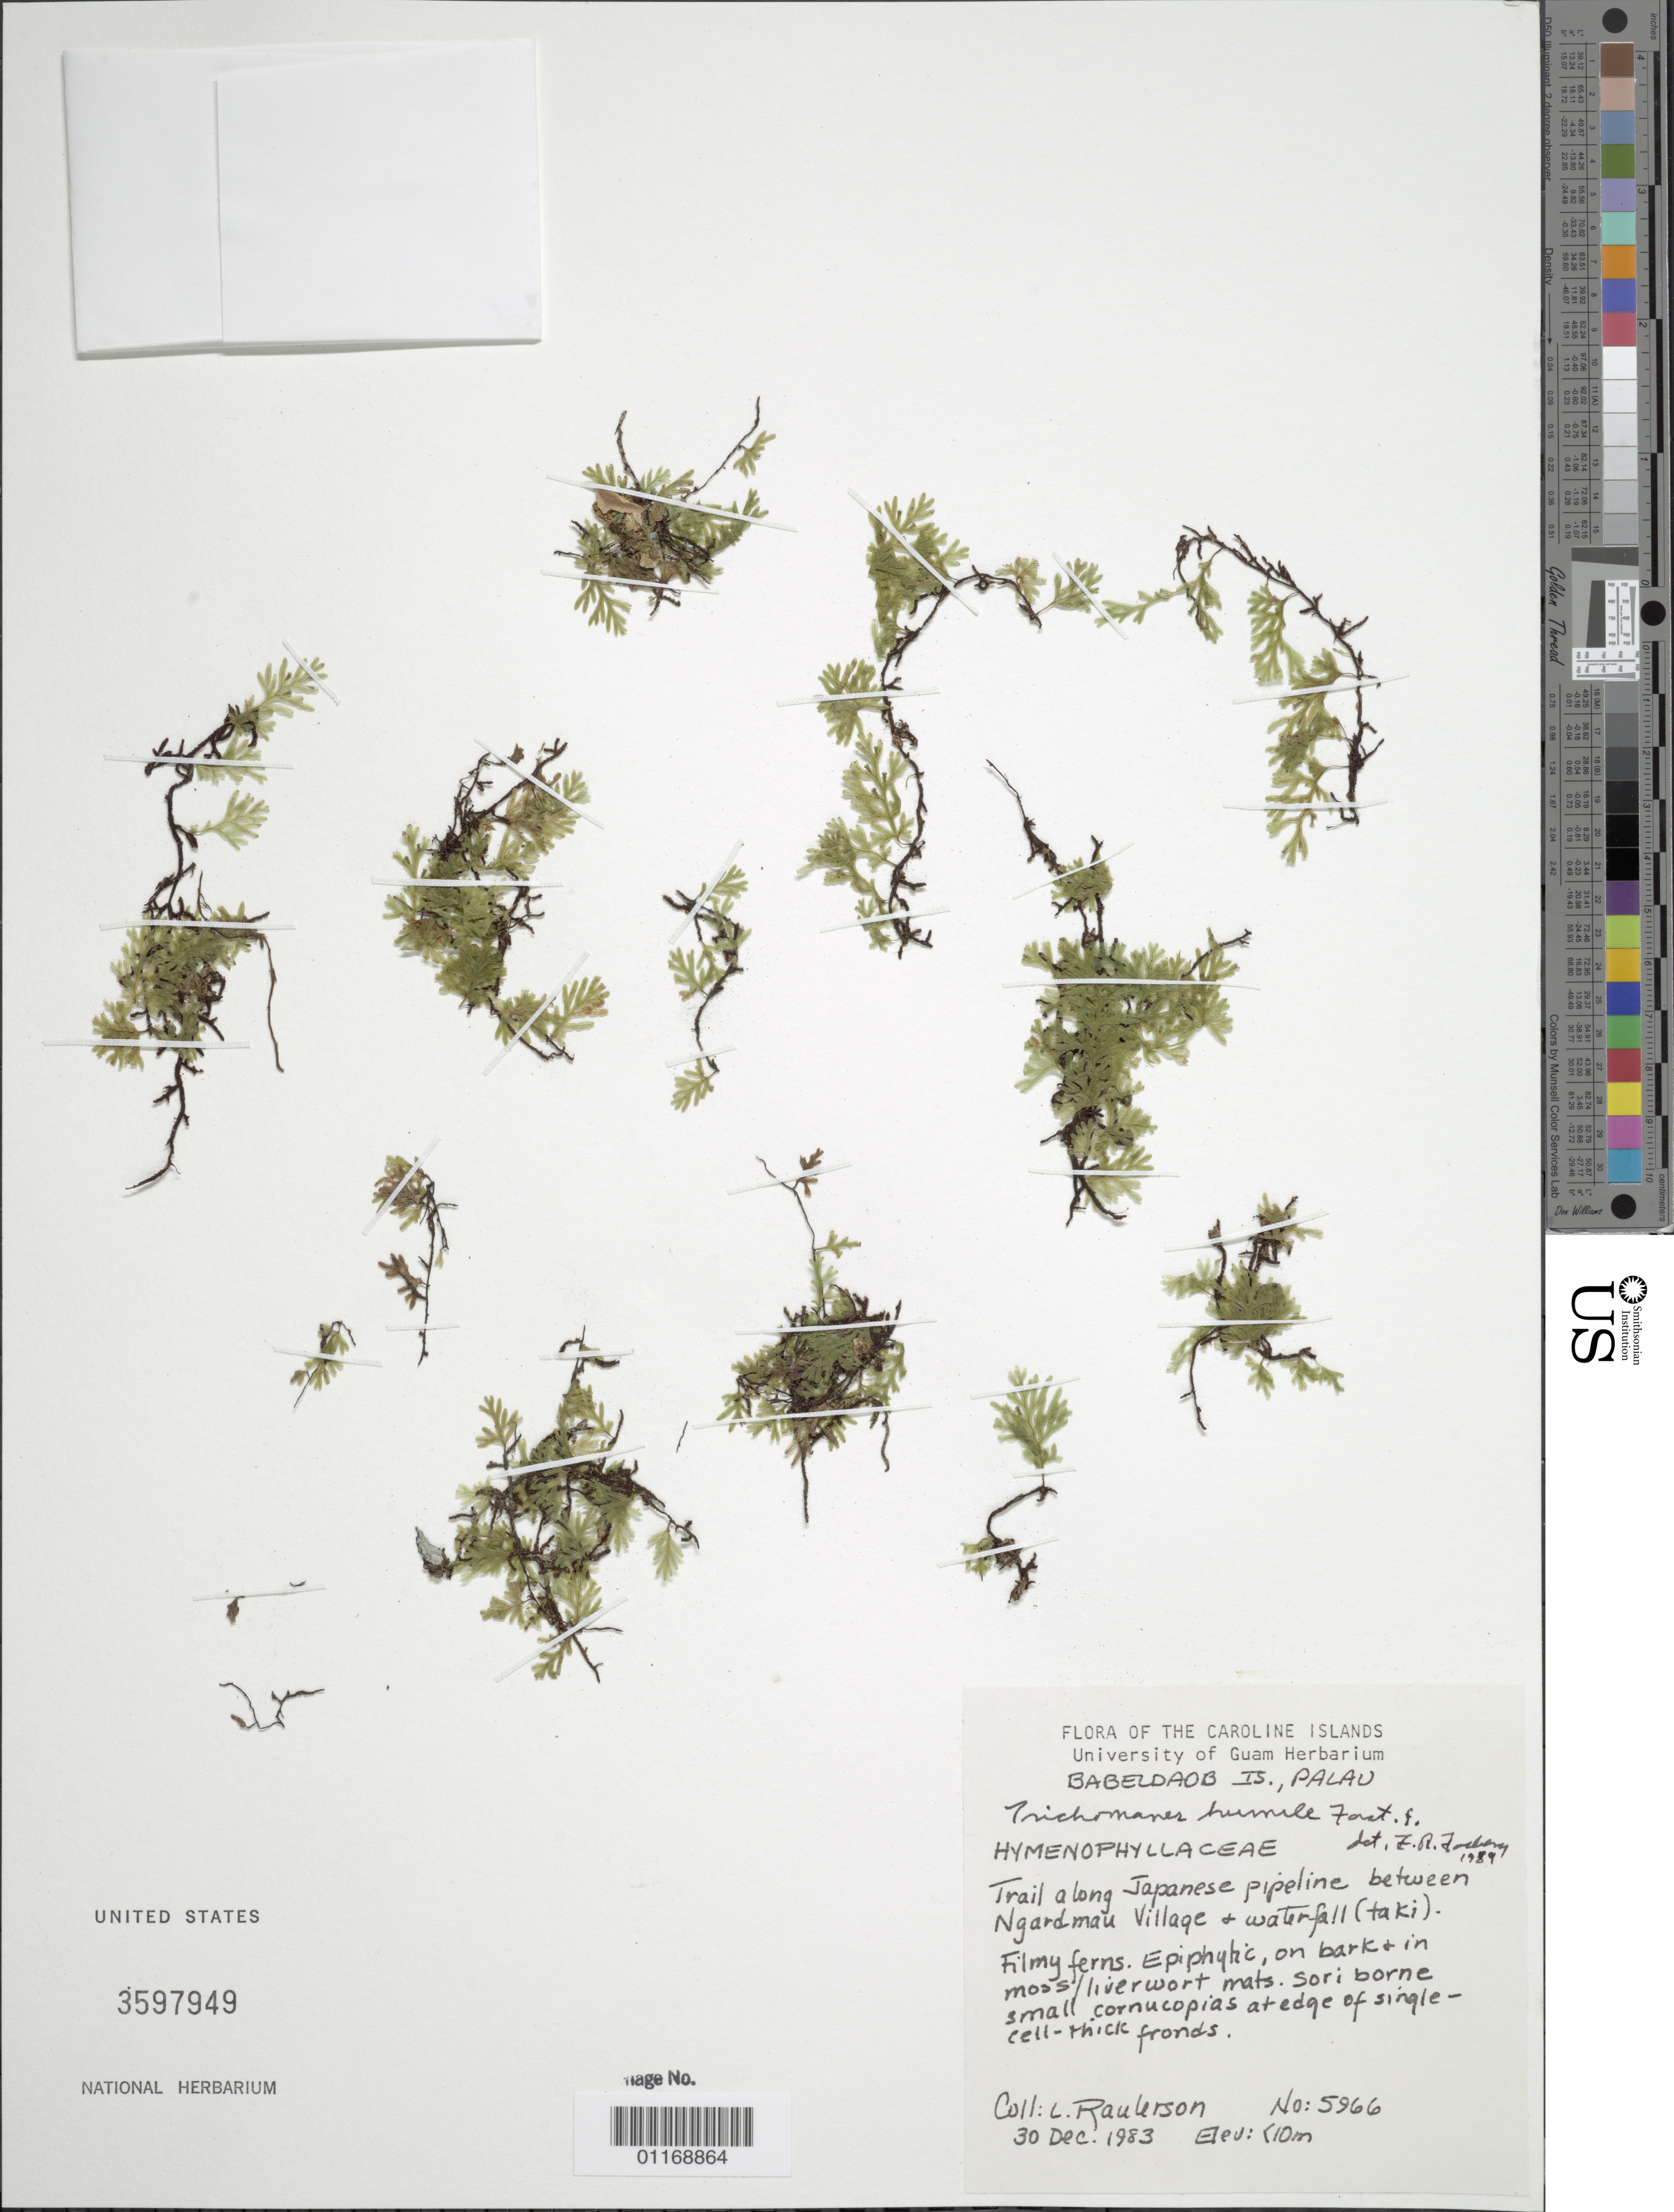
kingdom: Plantae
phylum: Tracheophyta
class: Polypodiopsida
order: Hymenophyllales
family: Hymenophyllaceae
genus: Crepidomanes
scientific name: Crepidomanes humilis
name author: (G. Forst.) Bosch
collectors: L. Raulerson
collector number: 5966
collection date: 1983-12-30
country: Palau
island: Babeldaob [Babelthuap]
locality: Trail along Japanese pipline between Ngardmau Village + waterfall (taki).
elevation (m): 10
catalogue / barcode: US 3597949